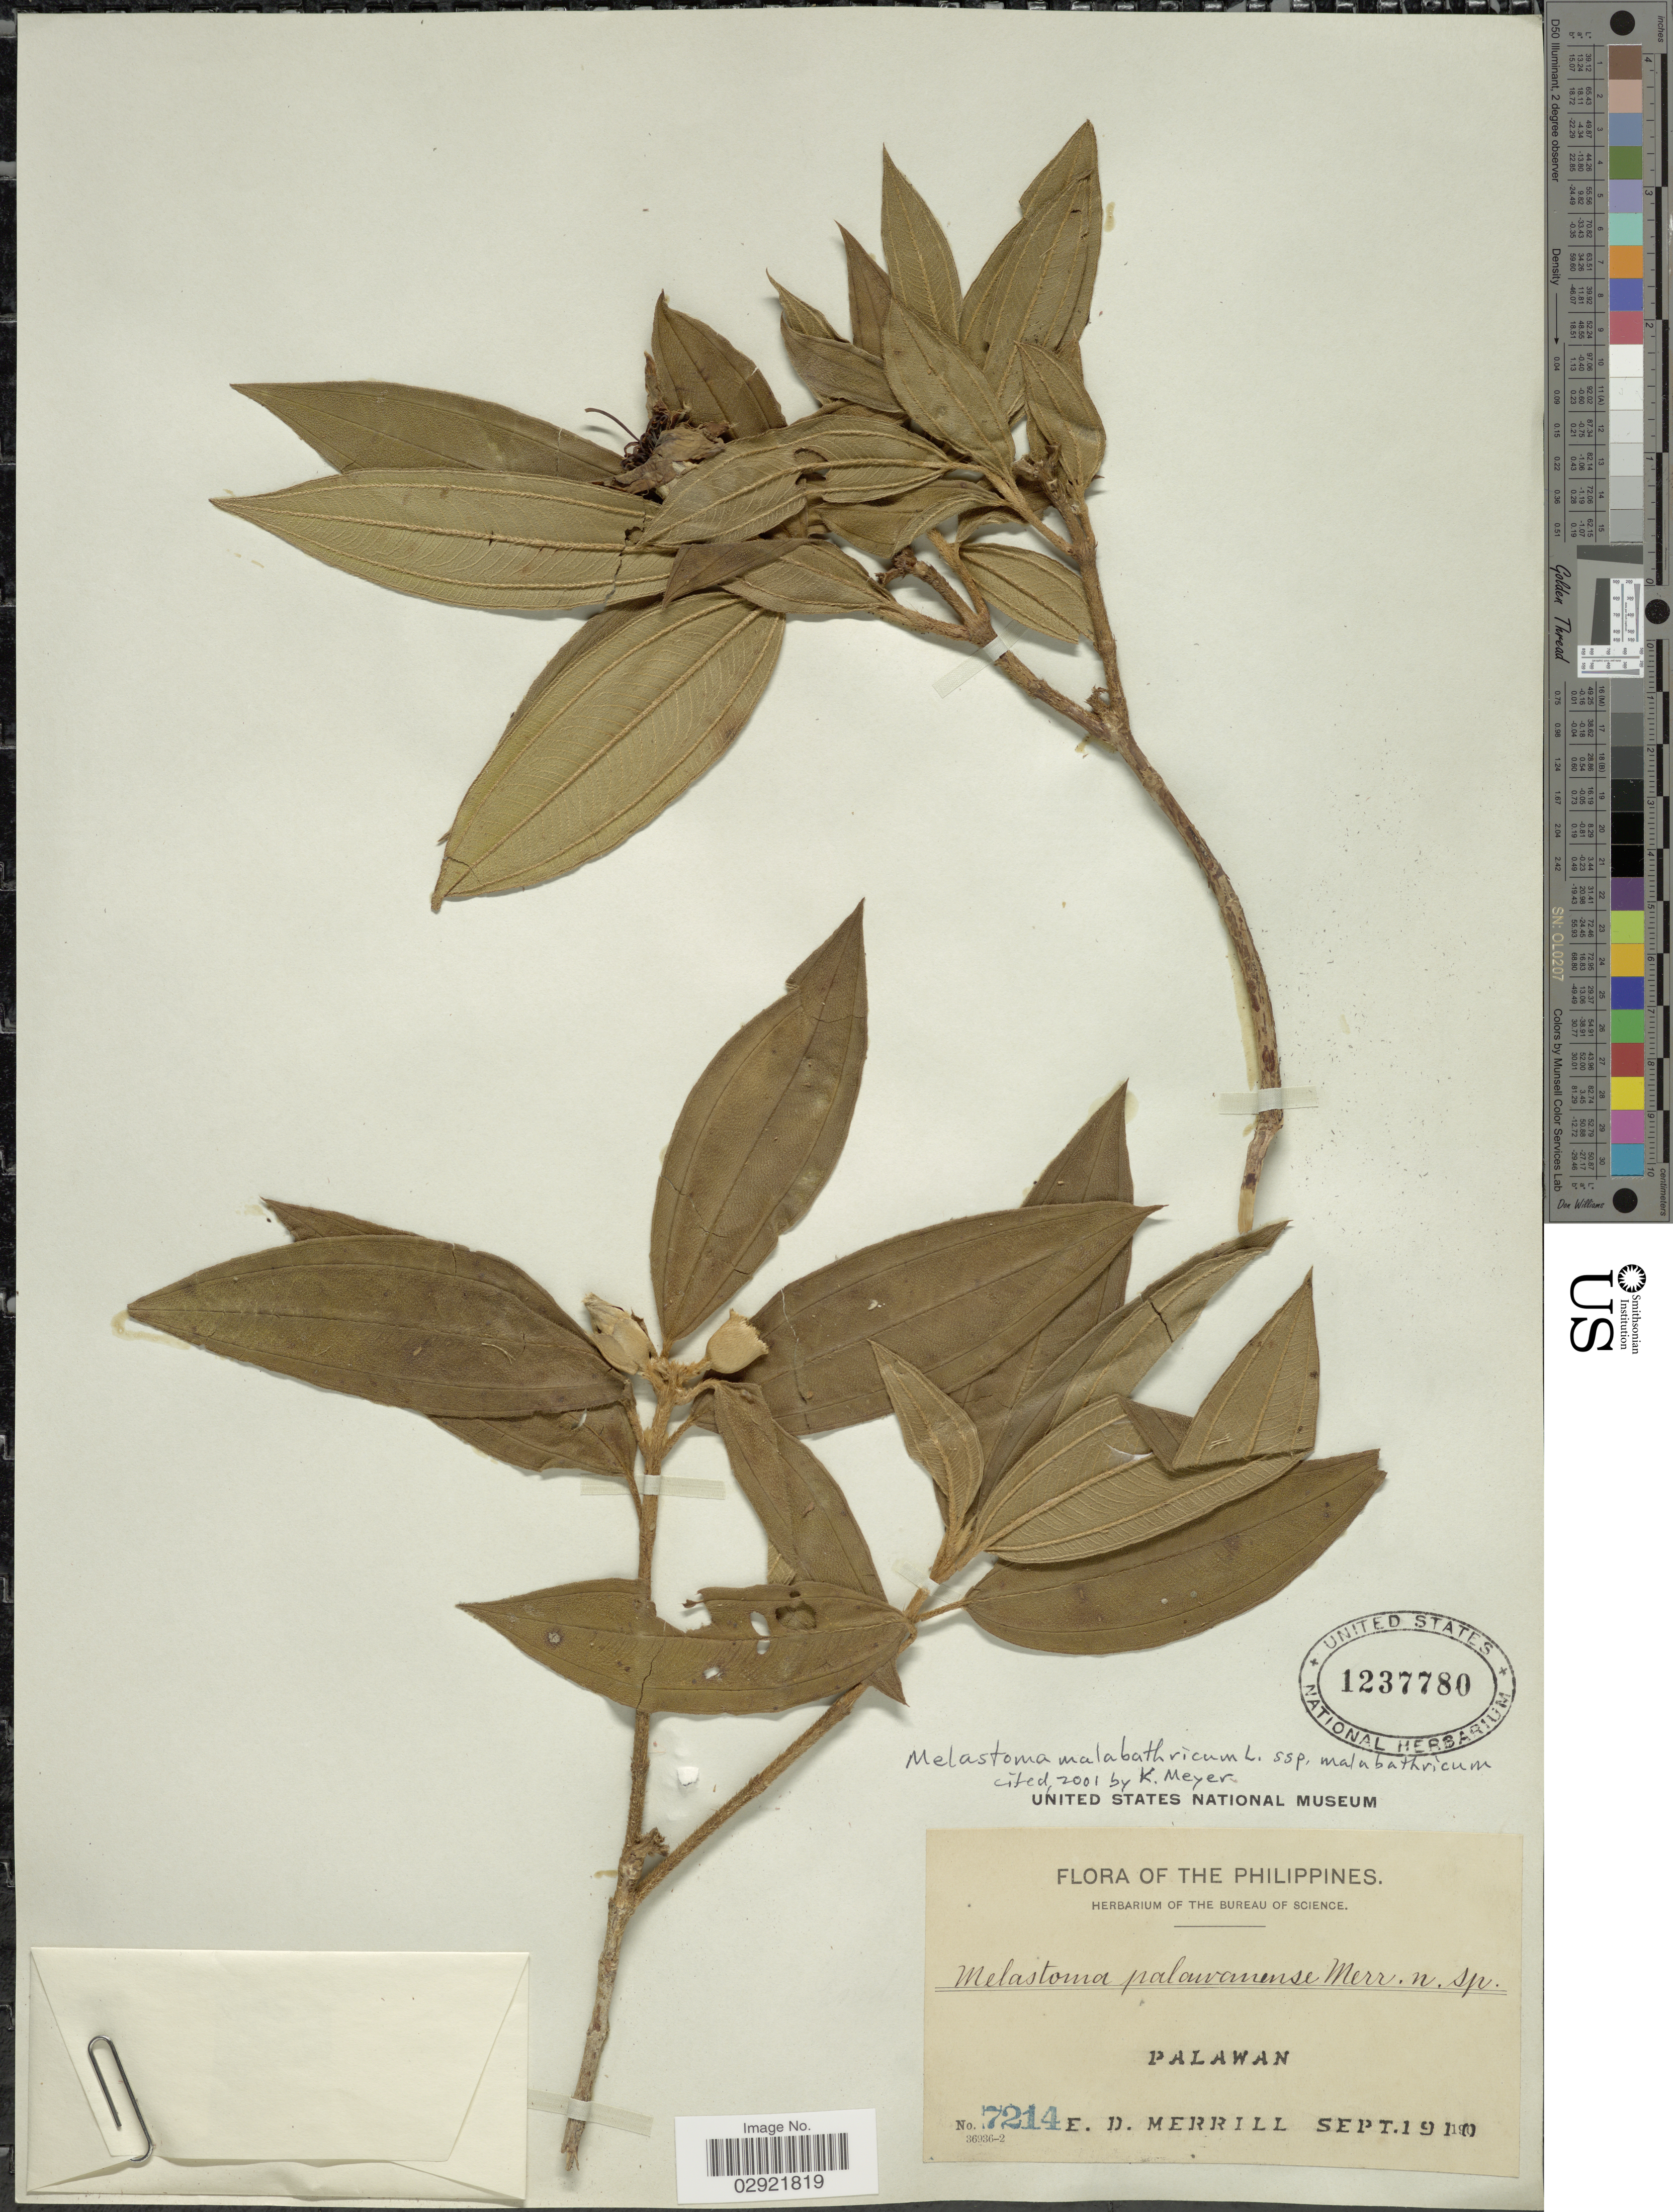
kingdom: Plantae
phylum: Tracheophyta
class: Magnoliopsida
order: Myrtales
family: Melastomataceae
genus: Melastoma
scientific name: Melastoma malabathricum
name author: L.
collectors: E. D. Merrill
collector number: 7214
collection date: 1910-09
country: Philippines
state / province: Mimaropa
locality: Palawan.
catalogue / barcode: US 1237780